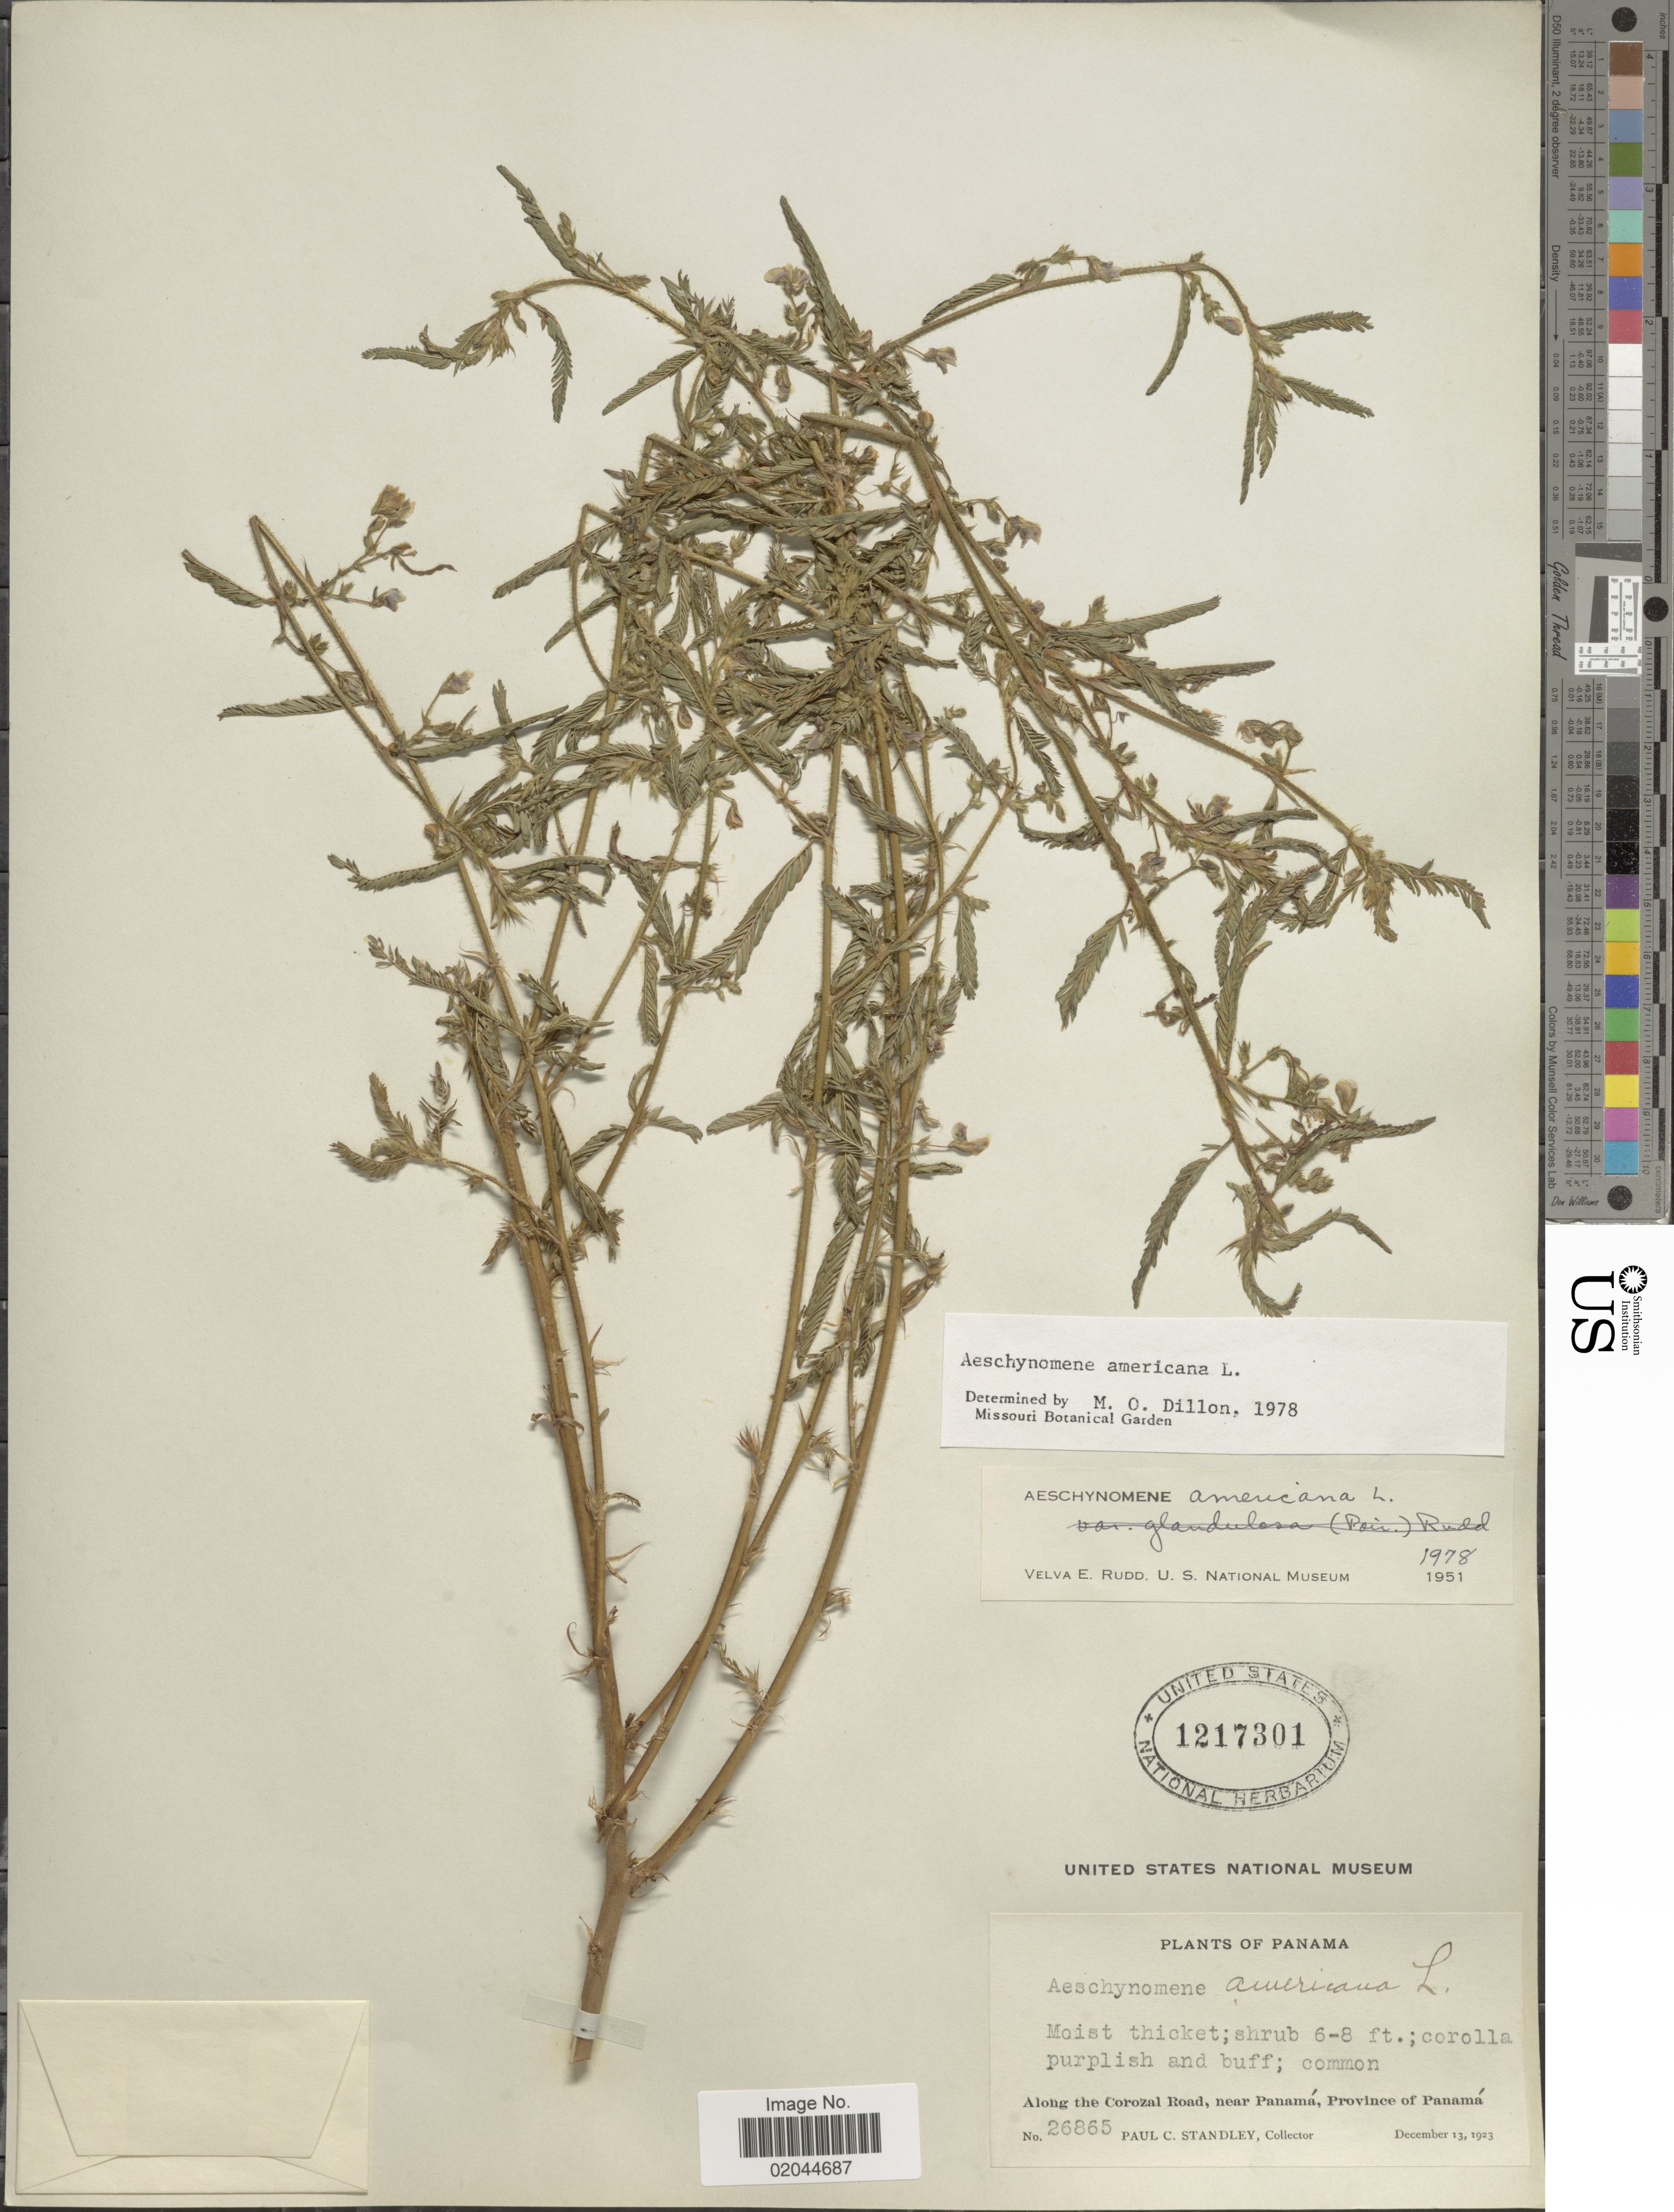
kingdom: Plantae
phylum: Tracheophyta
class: Magnoliopsida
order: Fabales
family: Fabaceae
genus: Aeschynomene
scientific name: Aeschynomene americana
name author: L.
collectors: P. C. Standley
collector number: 26865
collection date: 1923-12-13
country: Panama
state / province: Panamá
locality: Moist thicket, along the Corozal Road, near Panama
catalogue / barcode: US 1217301